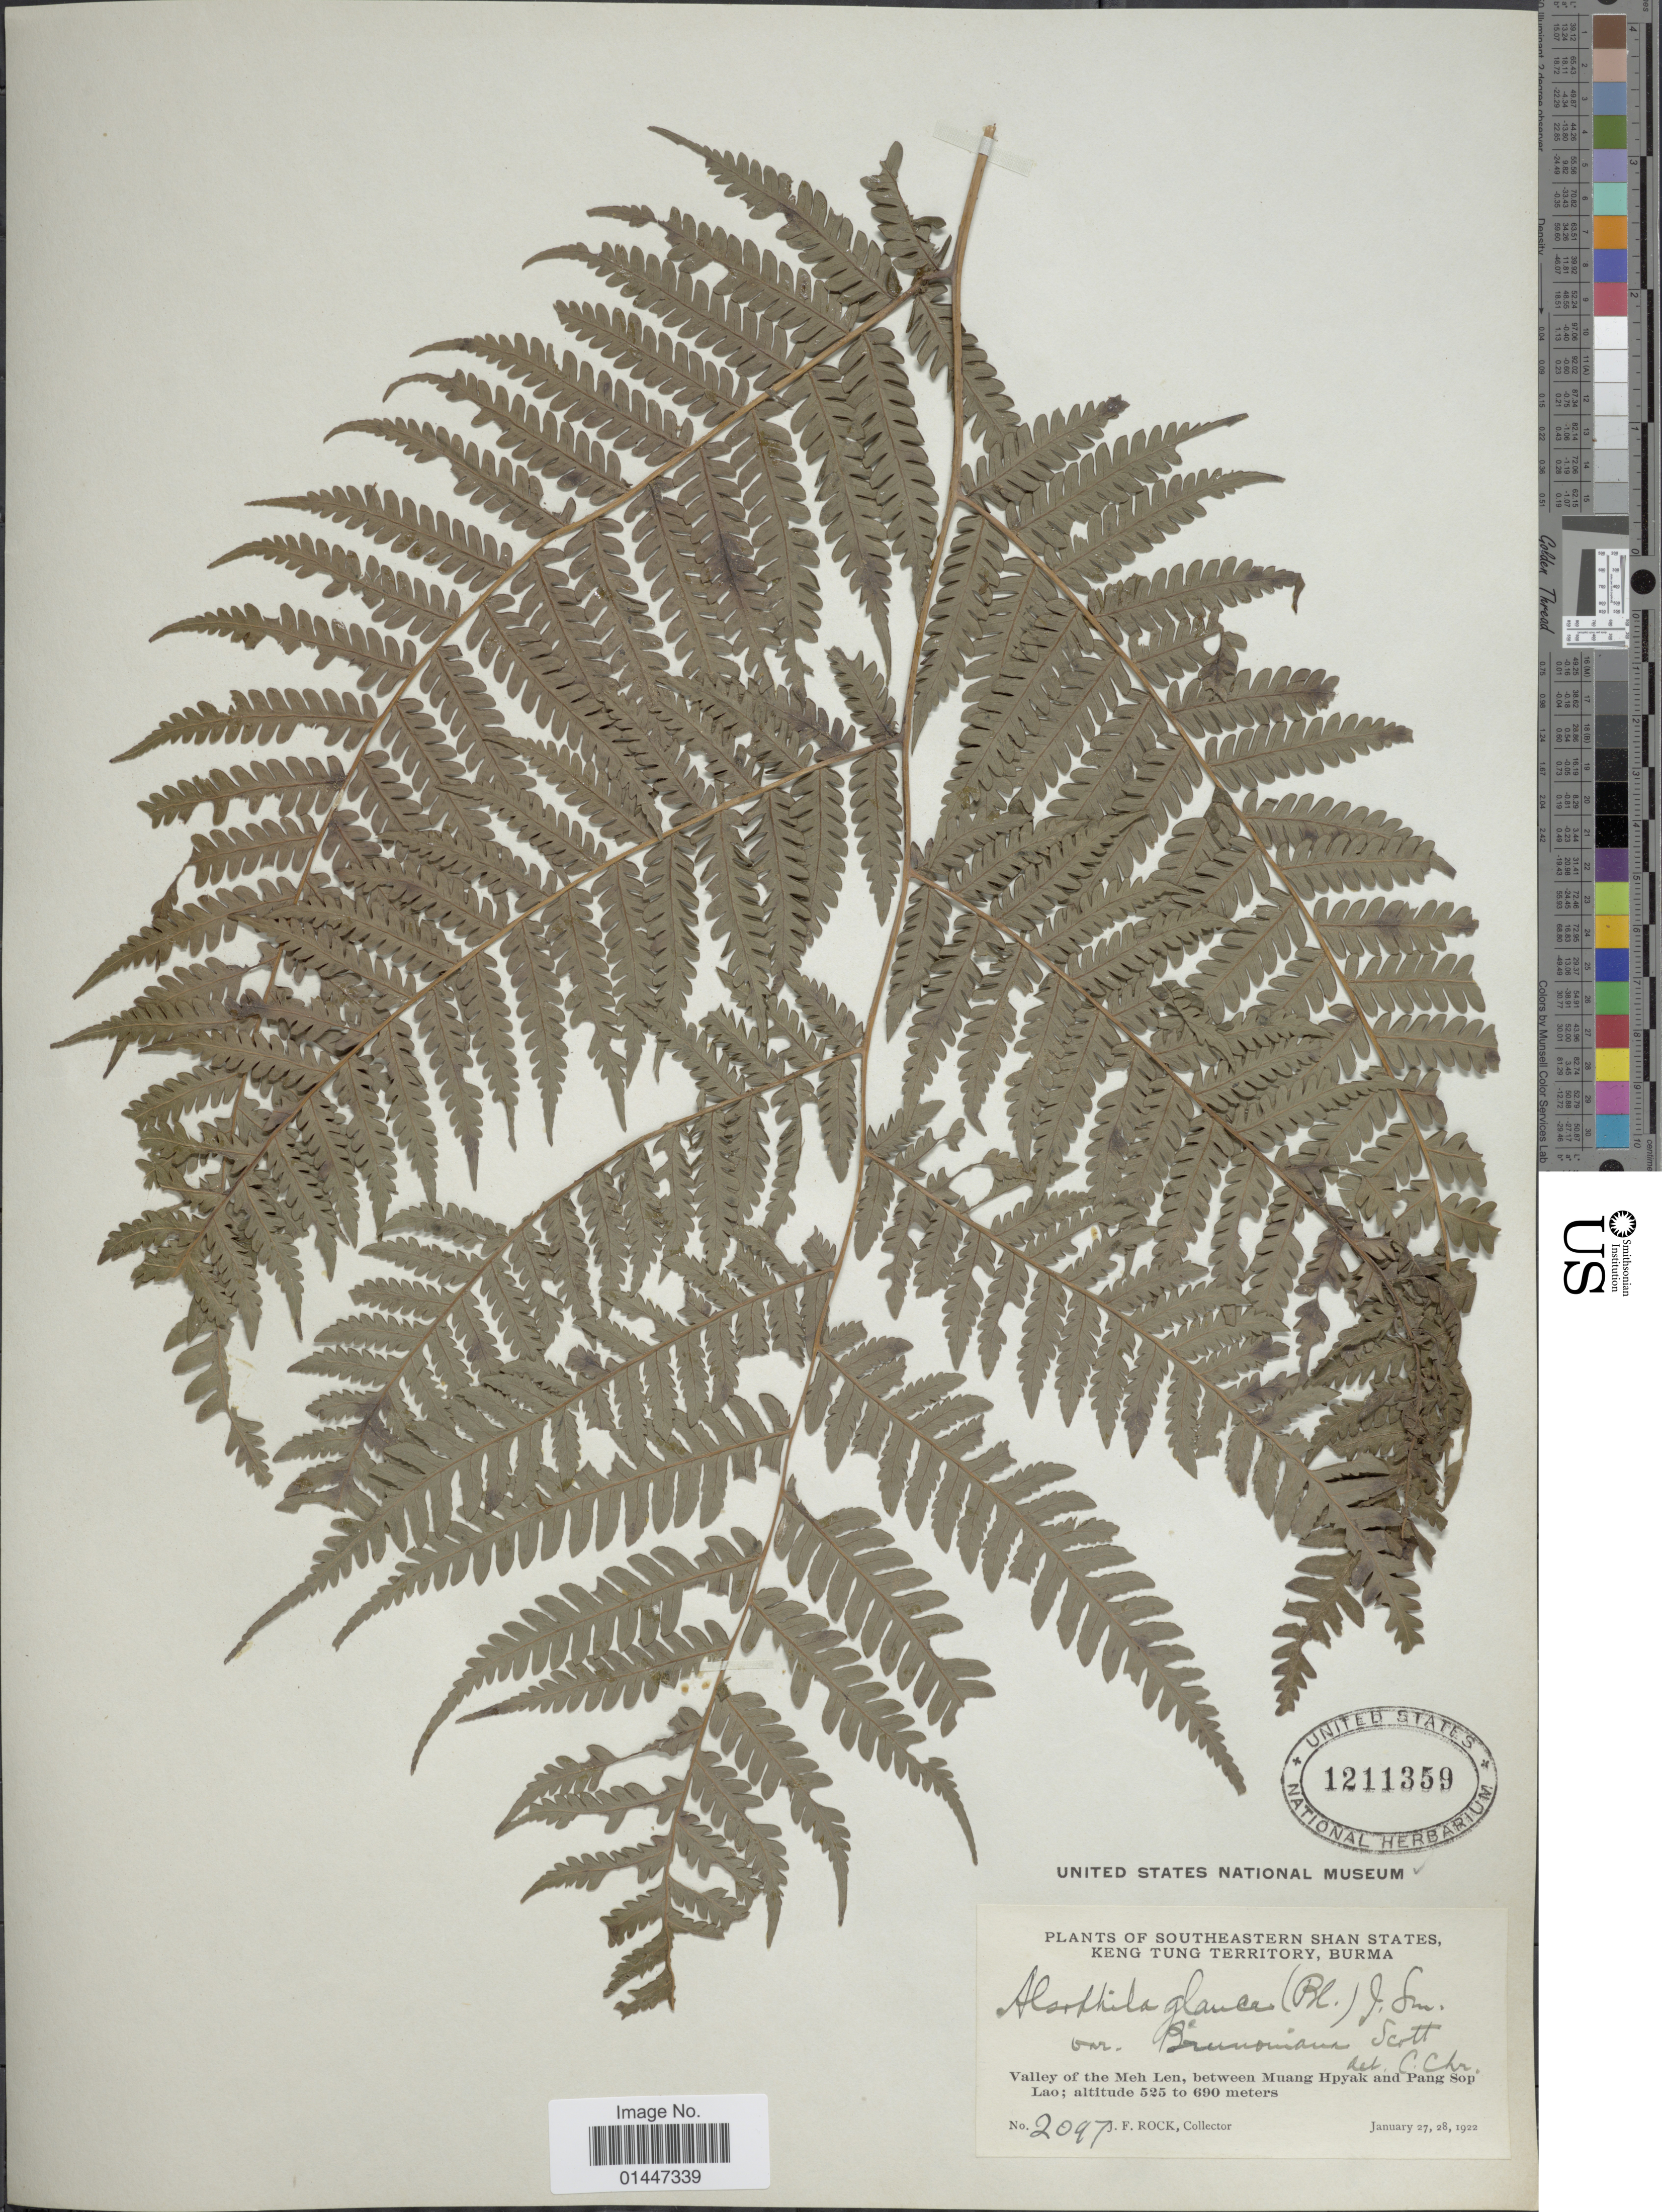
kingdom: Plantae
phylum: Tracheophyta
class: Polypodiopsida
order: Cyatheales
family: Cyatheaceae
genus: Sphaeropteris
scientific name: Sphaeropteris brunoniana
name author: (Wall. ex Hook.) R.M. Tryon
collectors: J. F. Rock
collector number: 2097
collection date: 1922-01-27/1922-01-28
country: Myanmar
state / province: Shan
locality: Southeastern Shen States, Ken Tung Territory, Burma. Valley of the Meh Len, between Muang Hpyak and Pang Sop Lao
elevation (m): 525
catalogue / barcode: US 1211359